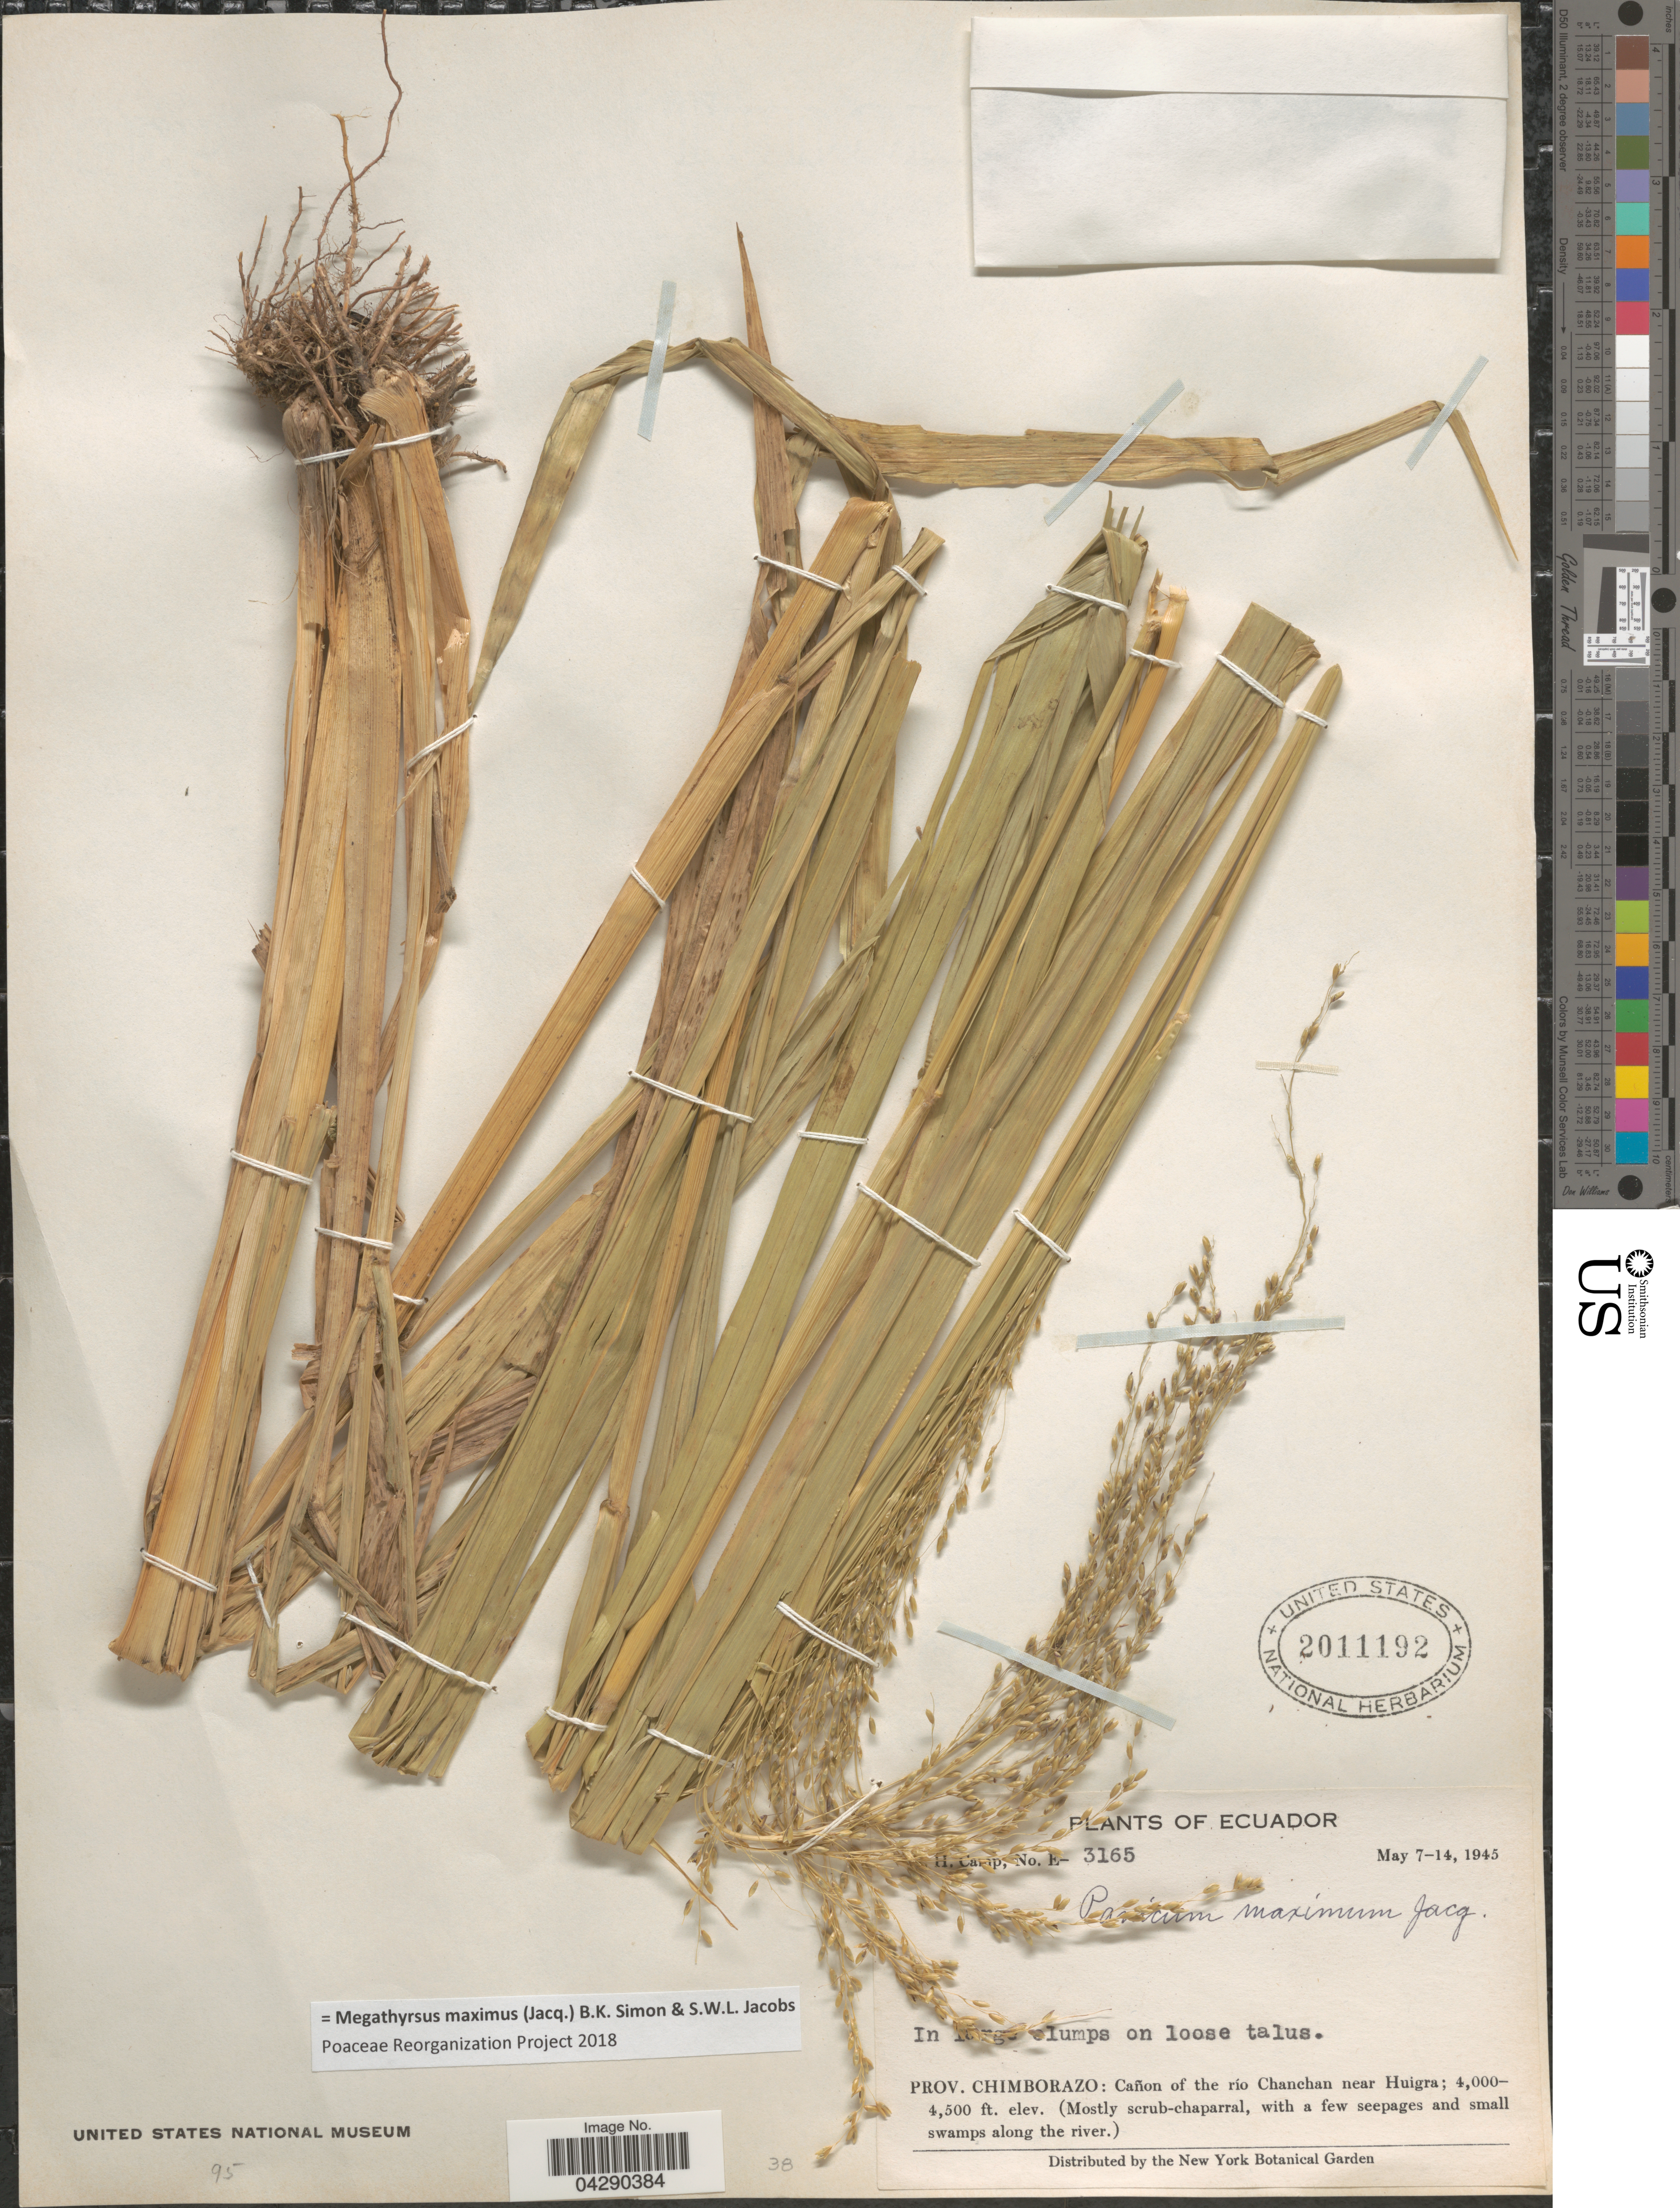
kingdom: Plantae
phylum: Tracheophyta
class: Liliopsida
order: Poales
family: Poaceae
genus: Megathyrsus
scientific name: Megathyrsus maximus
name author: (Jacq.) B.K. Simon & S.W.L. Jacobs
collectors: W. H. Camp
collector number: E-3165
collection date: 1945-05-07/1945-05-14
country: Ecuador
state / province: Chimborazo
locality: Cañon of the río Chanchan near Huigra.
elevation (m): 1219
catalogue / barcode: US 2011192